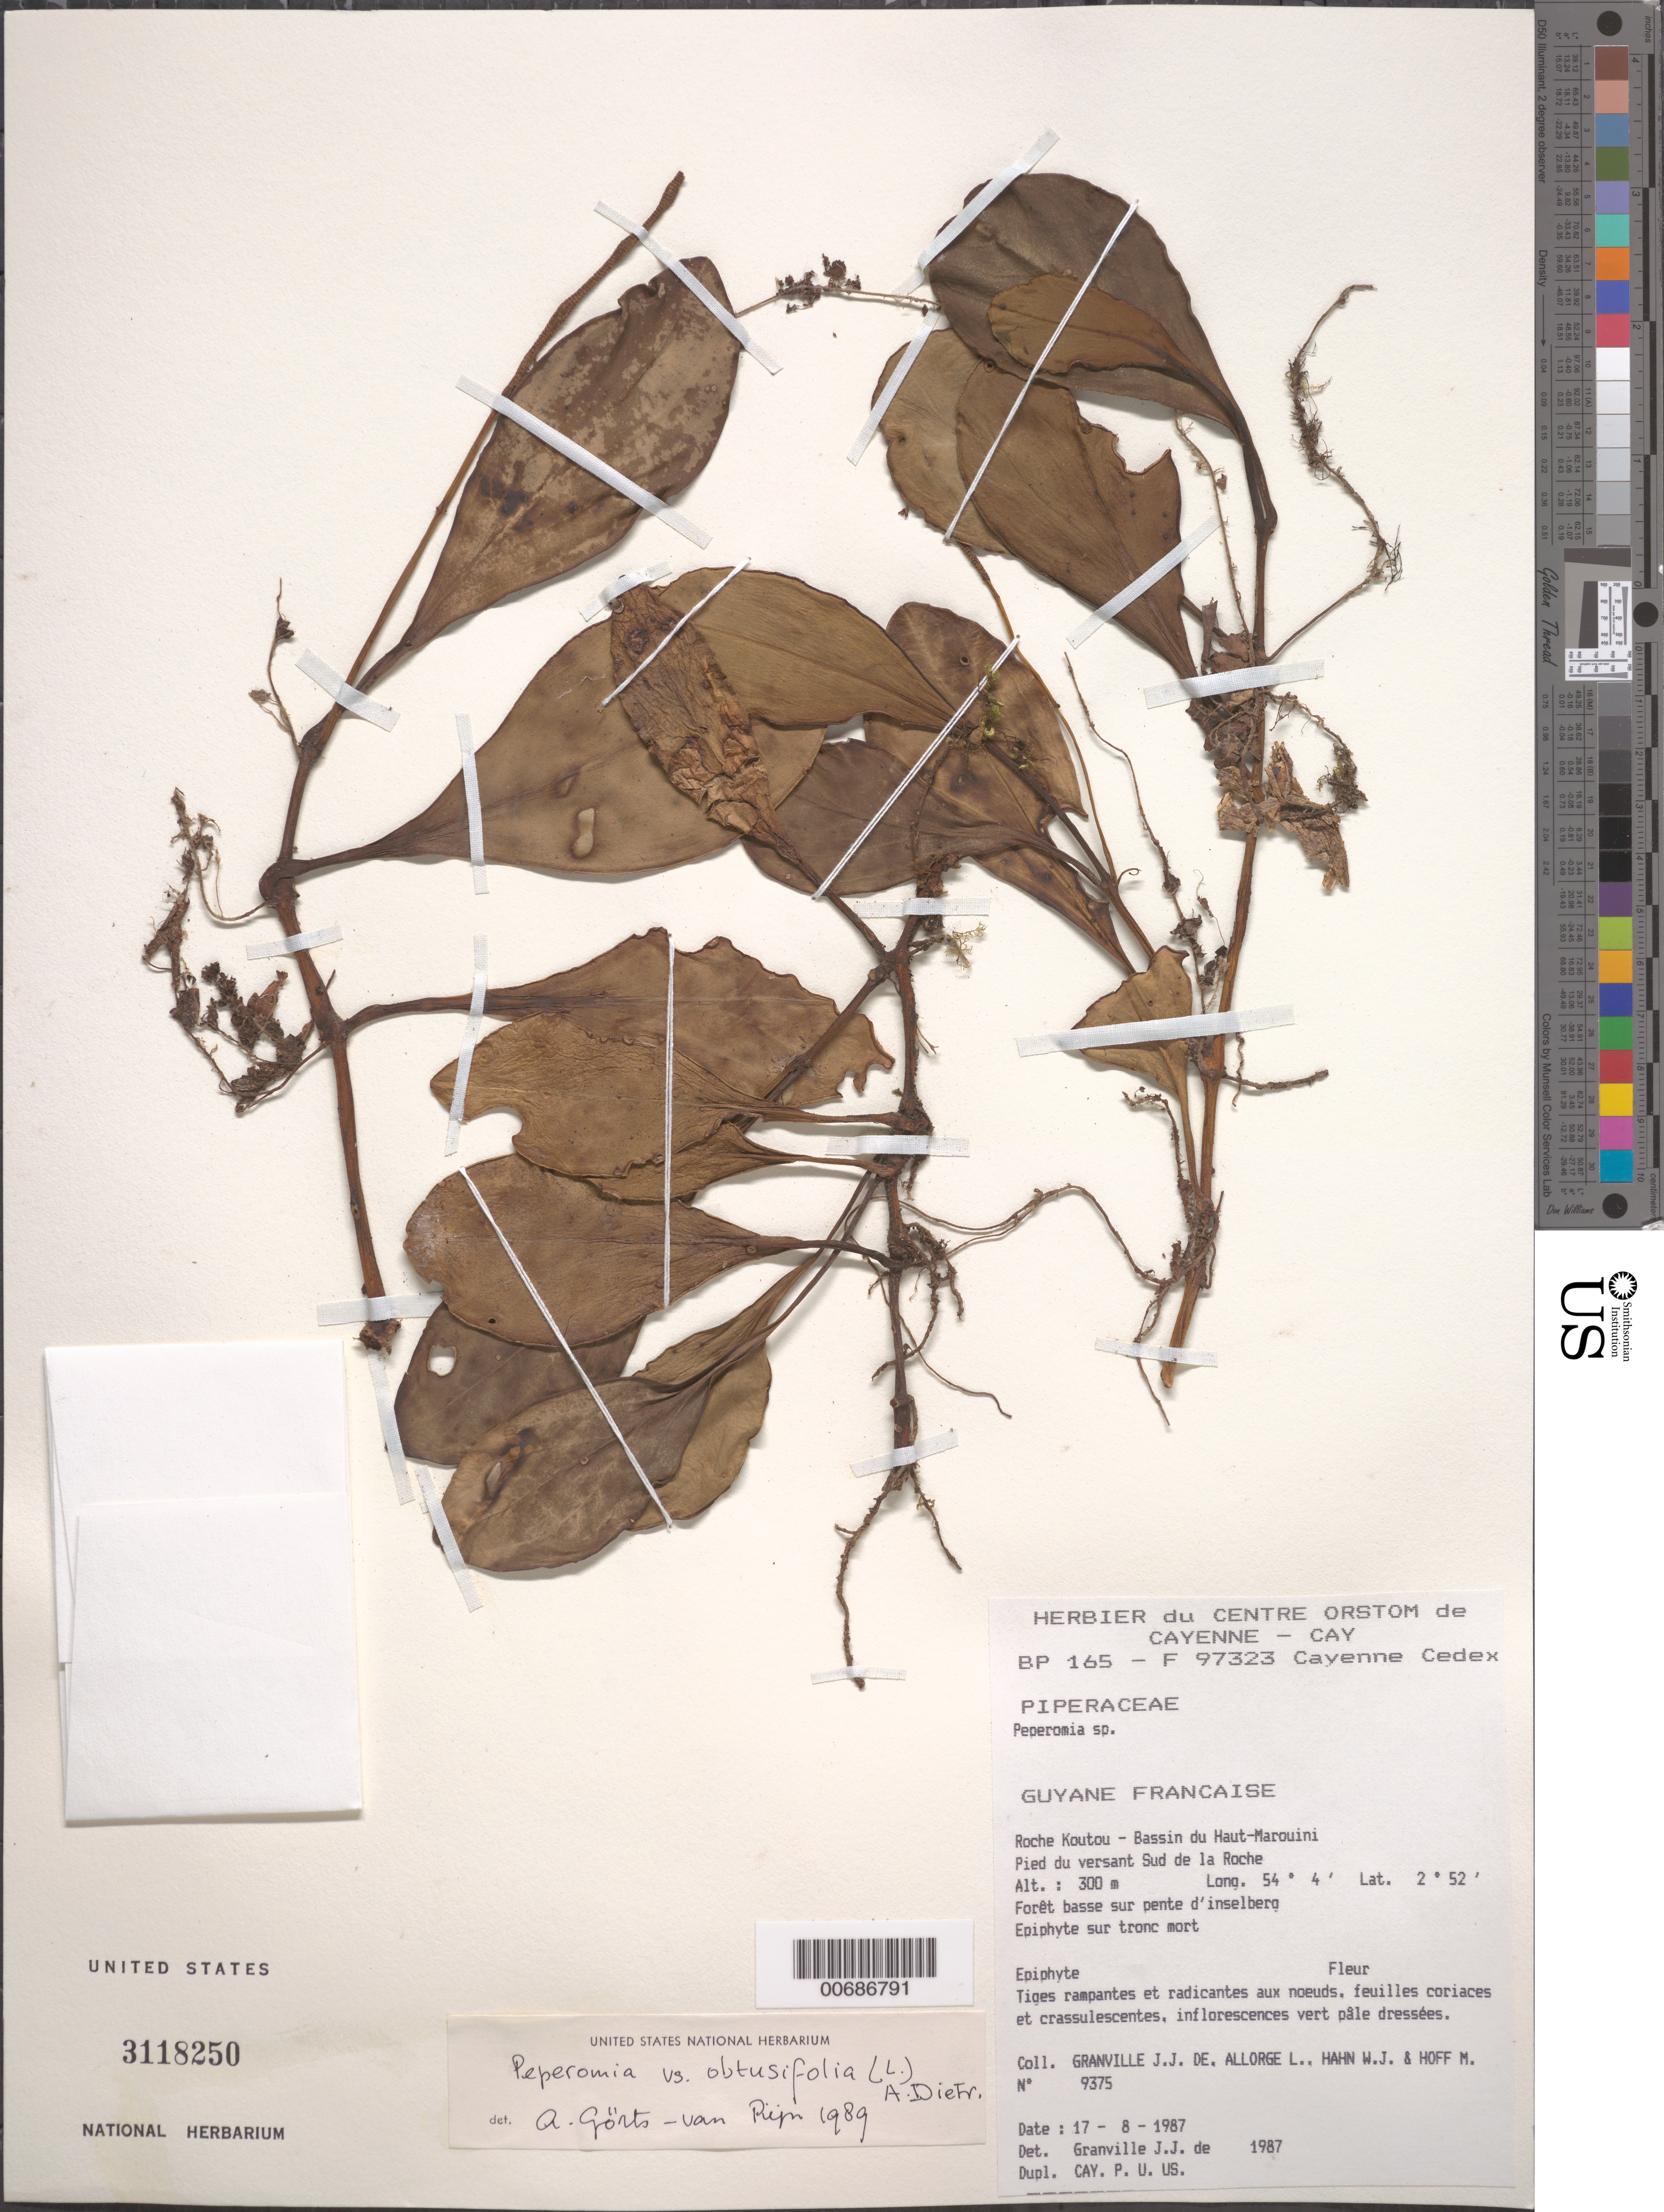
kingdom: Plantae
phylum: Tracheophyta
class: Magnoliopsida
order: Piperales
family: Piperaceae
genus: Peperomia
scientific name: Peperomia obtusifolia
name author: (L.) A. Dietr.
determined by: Granville, J. J. de, (CAY), Institut de Recherche pour le Developpement (IRD) (FRENCH GUIANA)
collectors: J.-J. de Granville, L. Allorge, W. J. Hahn & M. Hoff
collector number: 9375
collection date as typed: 17-Aug-87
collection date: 1987-08-17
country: French Guiana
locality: Roche Koutou, Bassin du Haut-Marouini, Pied du versant Sud de la Roche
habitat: Forêt basse sur pente d'inselberg, sur tronc mort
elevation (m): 300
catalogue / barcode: US 3118250